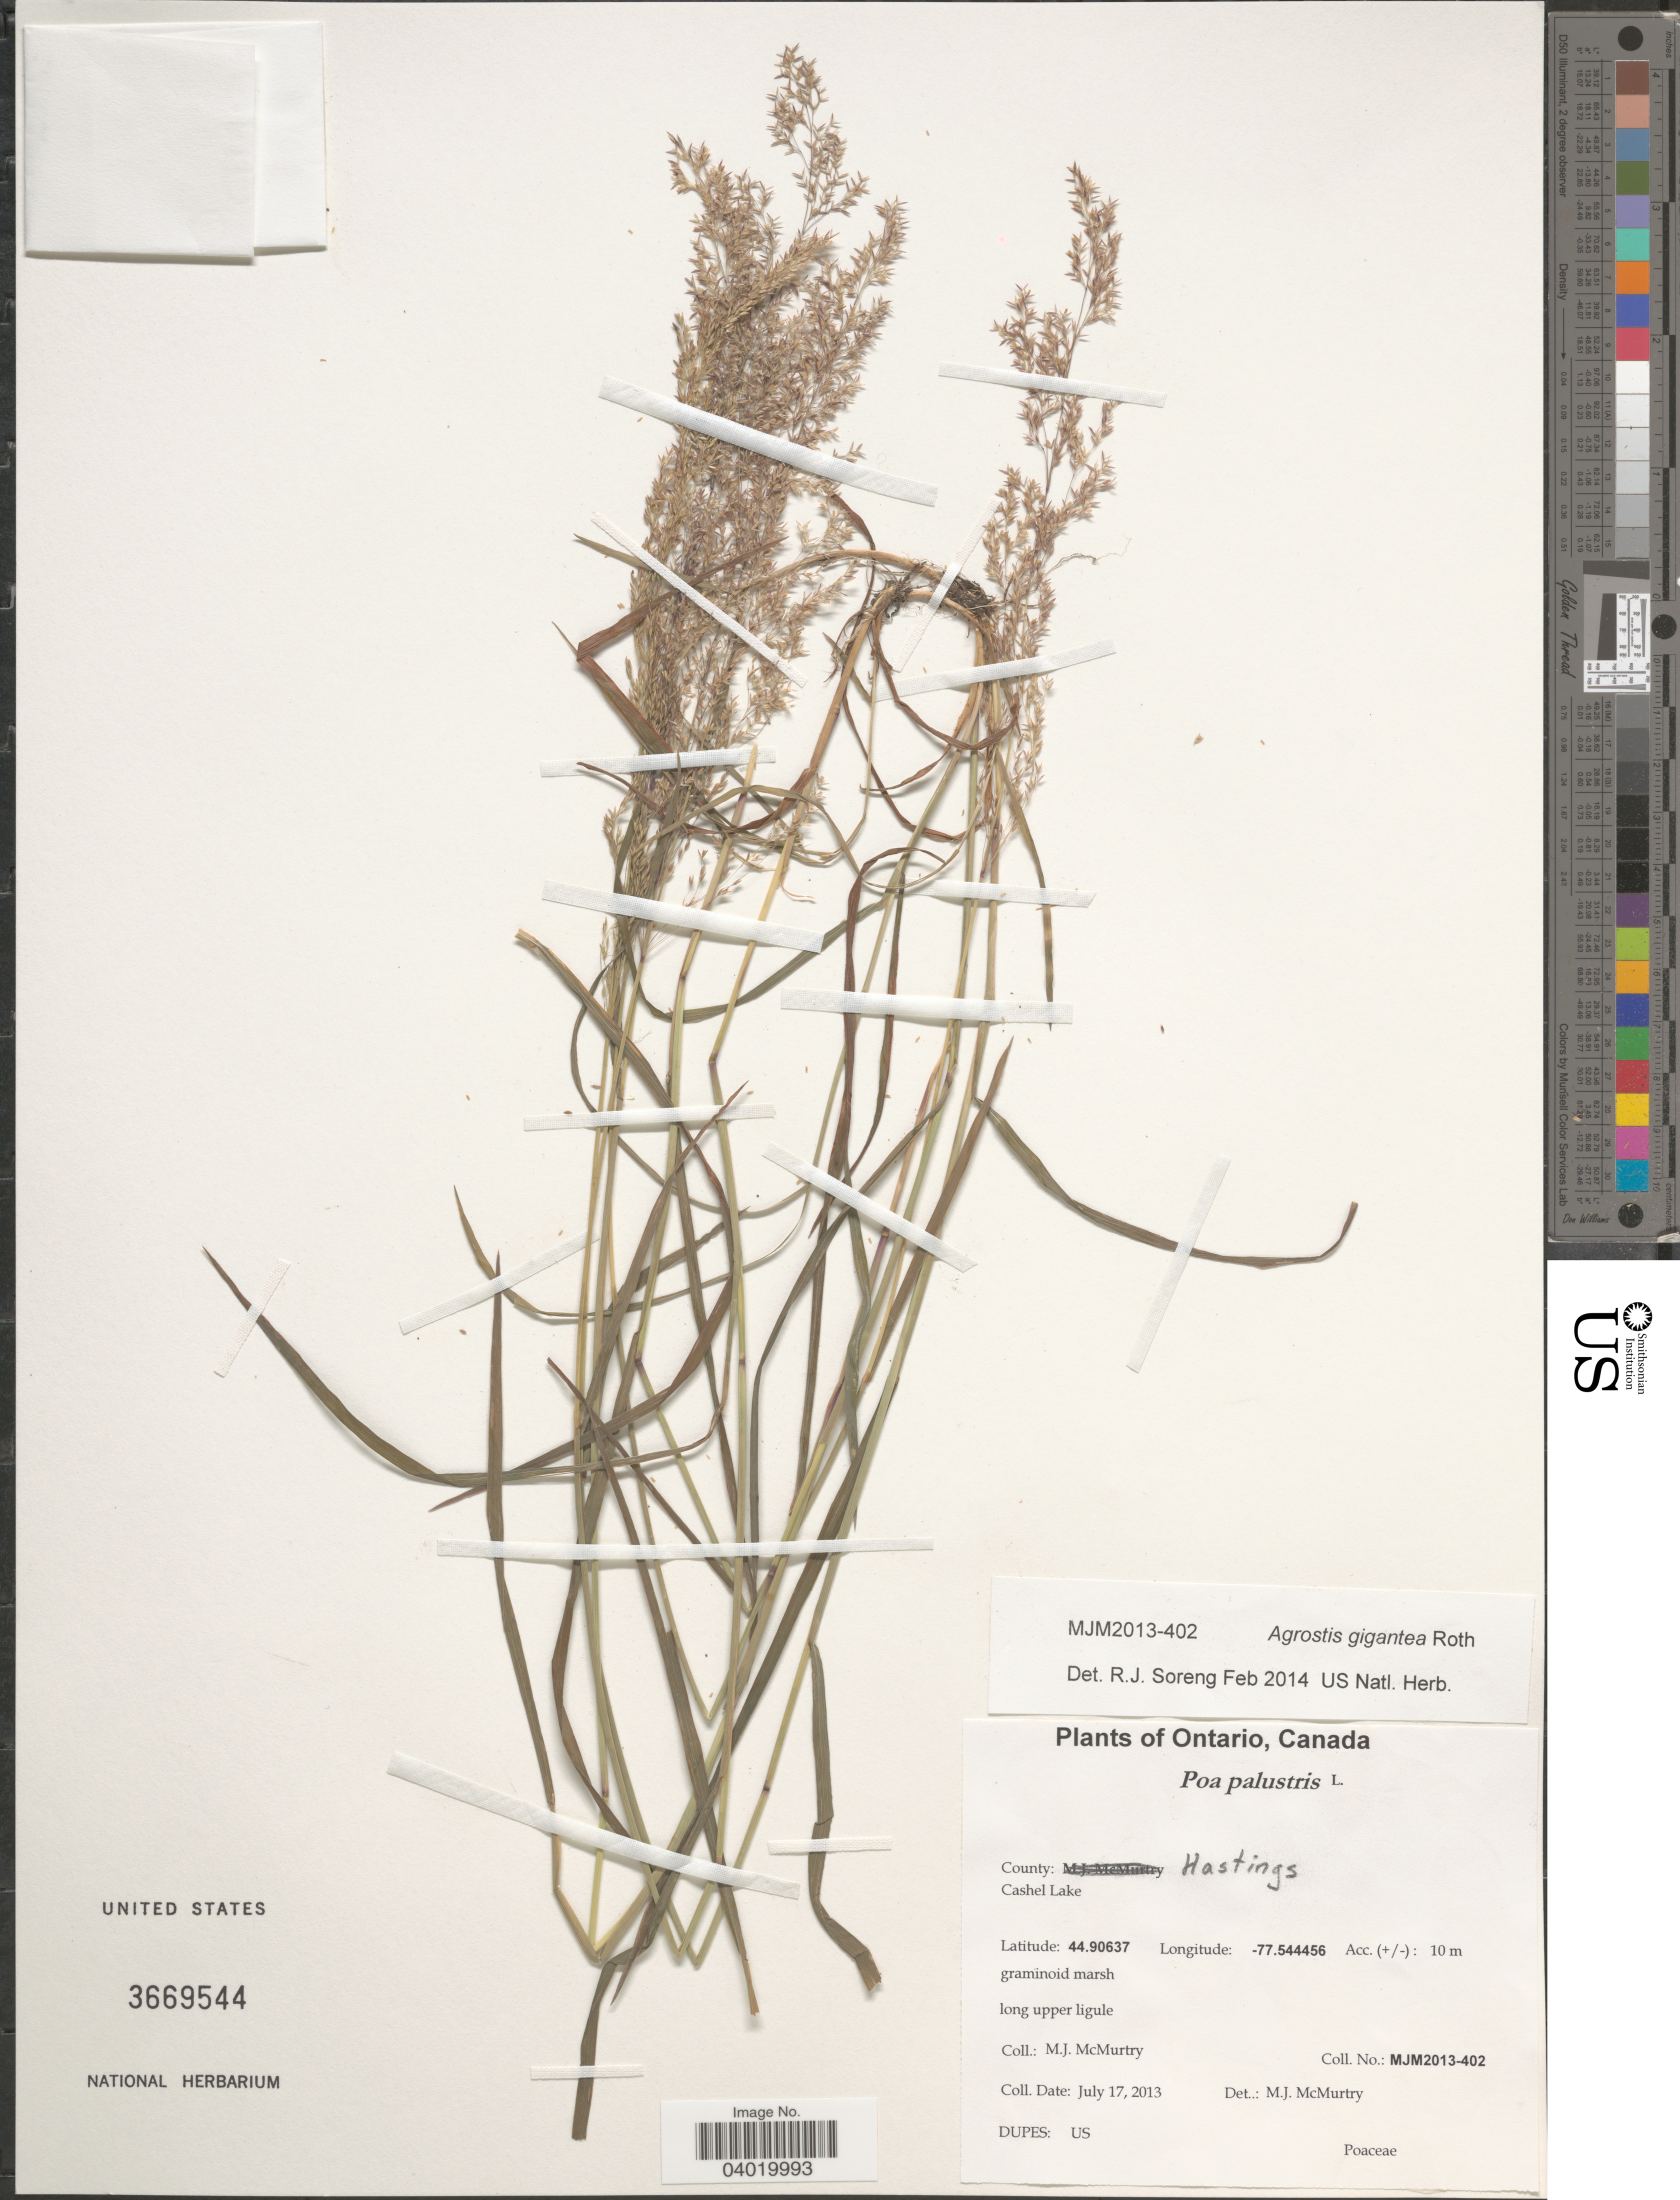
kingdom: Plantae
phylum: Tracheophyta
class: Liliopsida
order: Poales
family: Poaceae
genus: Agrostis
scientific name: Agrostis gigantea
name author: Roth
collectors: M. McMurtry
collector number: MJM2013-402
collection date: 2013-07-17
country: Canada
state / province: Ontario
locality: County: Hastings. Cashel Lake.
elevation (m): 10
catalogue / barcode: US 3669544